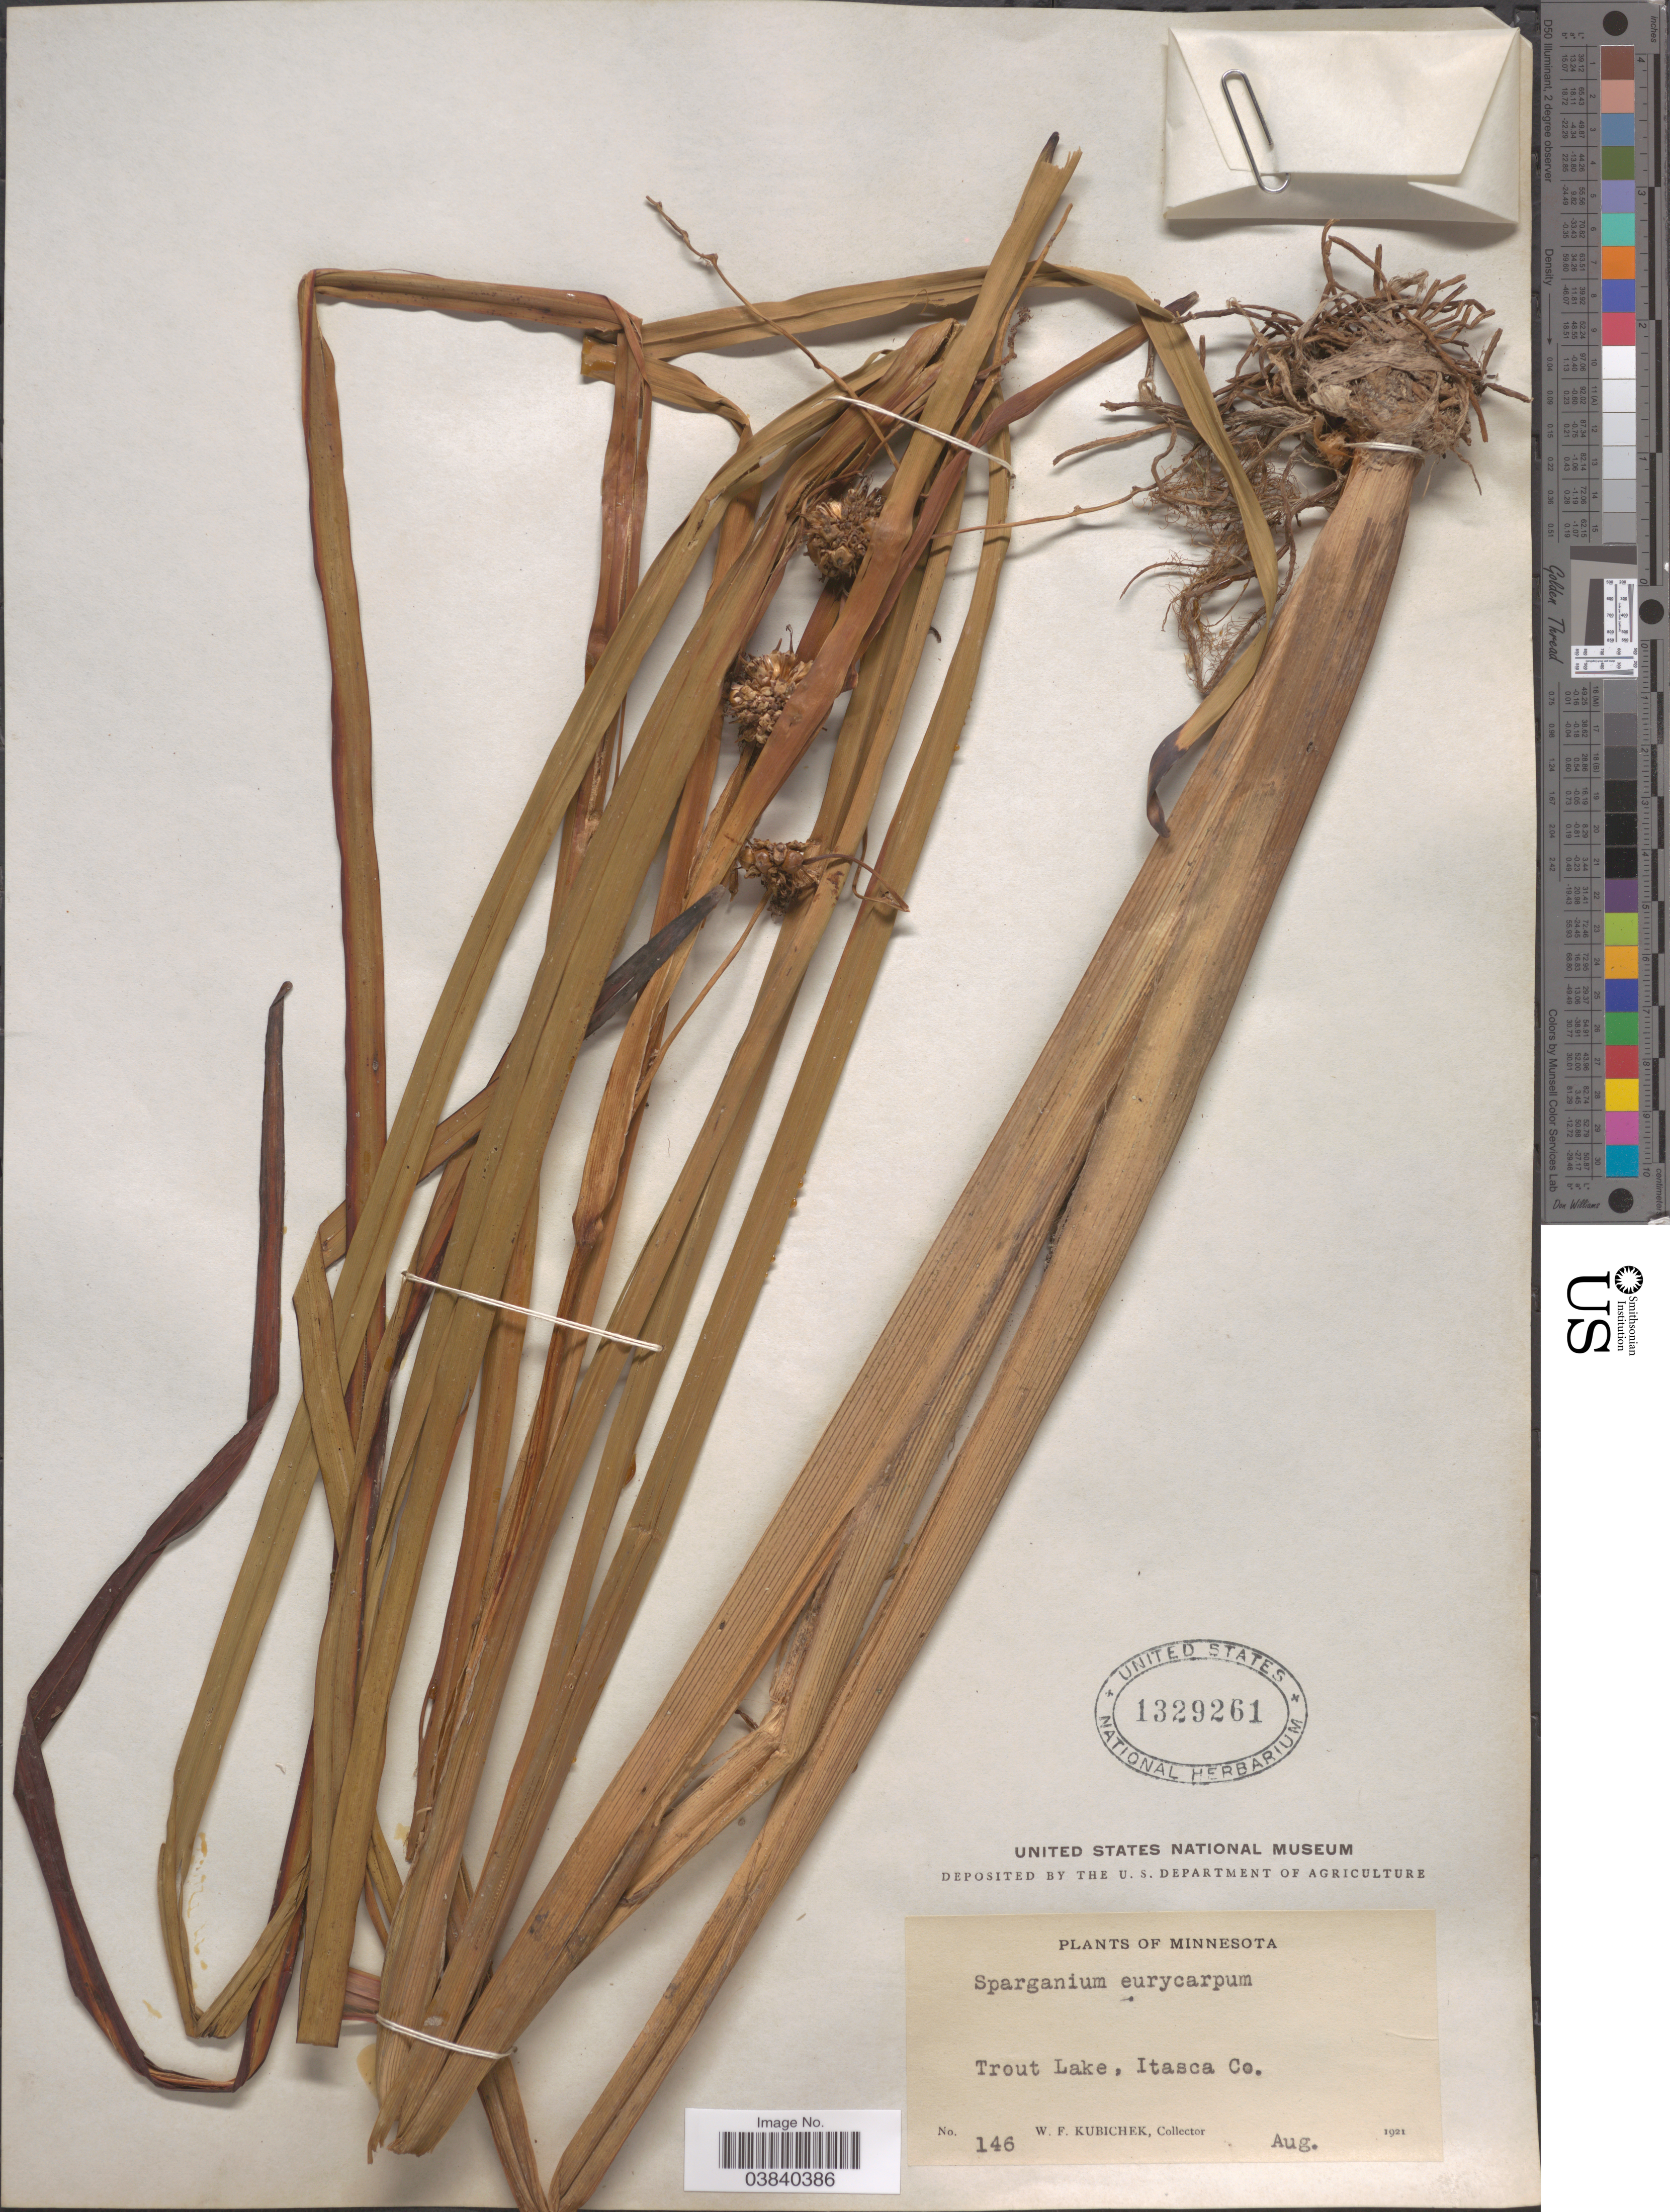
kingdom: Plantae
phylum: Tracheophyta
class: Liliopsida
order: Poales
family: Typhaceae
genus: Sparganium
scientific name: Sparganium eurycarpum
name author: Engelm.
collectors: W. Kubichek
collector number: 146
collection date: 1921-08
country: United States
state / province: Minnesota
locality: Trout Lake, Itasca Co.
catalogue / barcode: US 1329261